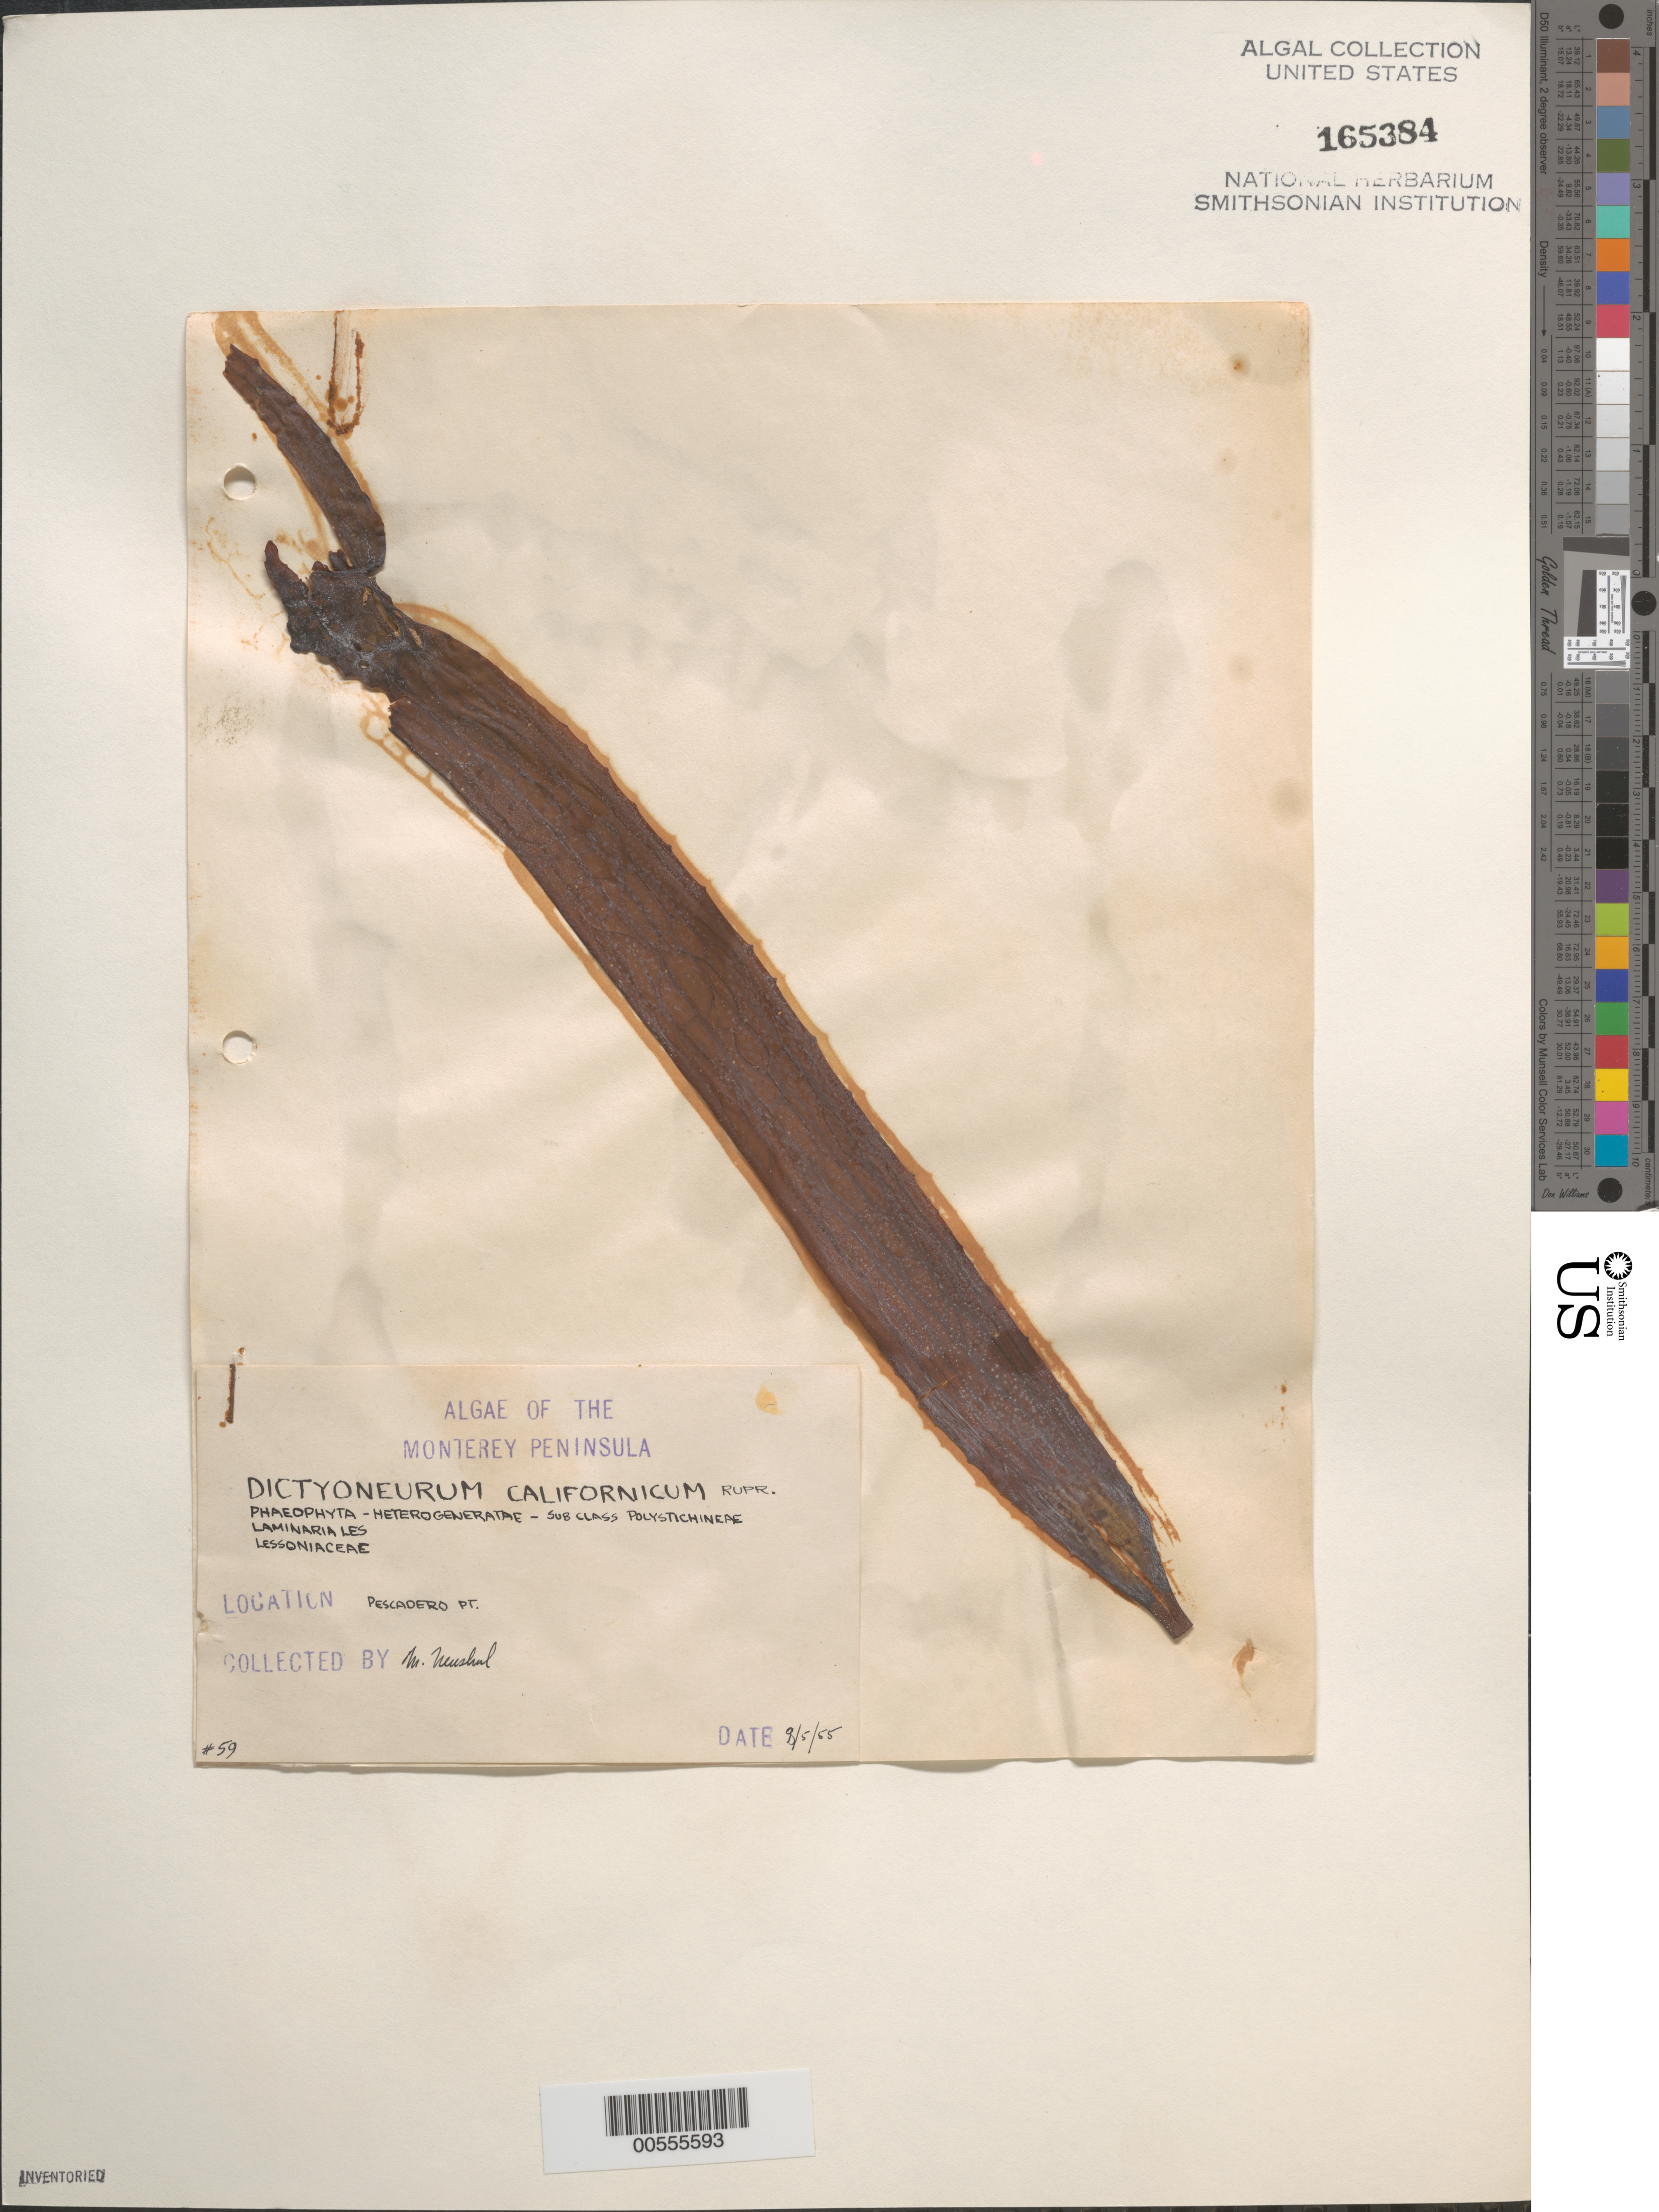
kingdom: Chromista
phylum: Ochrophyta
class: Phaeophyceae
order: Laminariales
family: Costariaceae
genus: Dictyoneurum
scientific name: Dictyoneurum californicum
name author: Rupr.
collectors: M. Neushul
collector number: Neushul 59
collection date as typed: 05 Aug 1955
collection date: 1955-08-05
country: United States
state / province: California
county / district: Monterey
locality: Pescadero Point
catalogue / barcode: US 165384